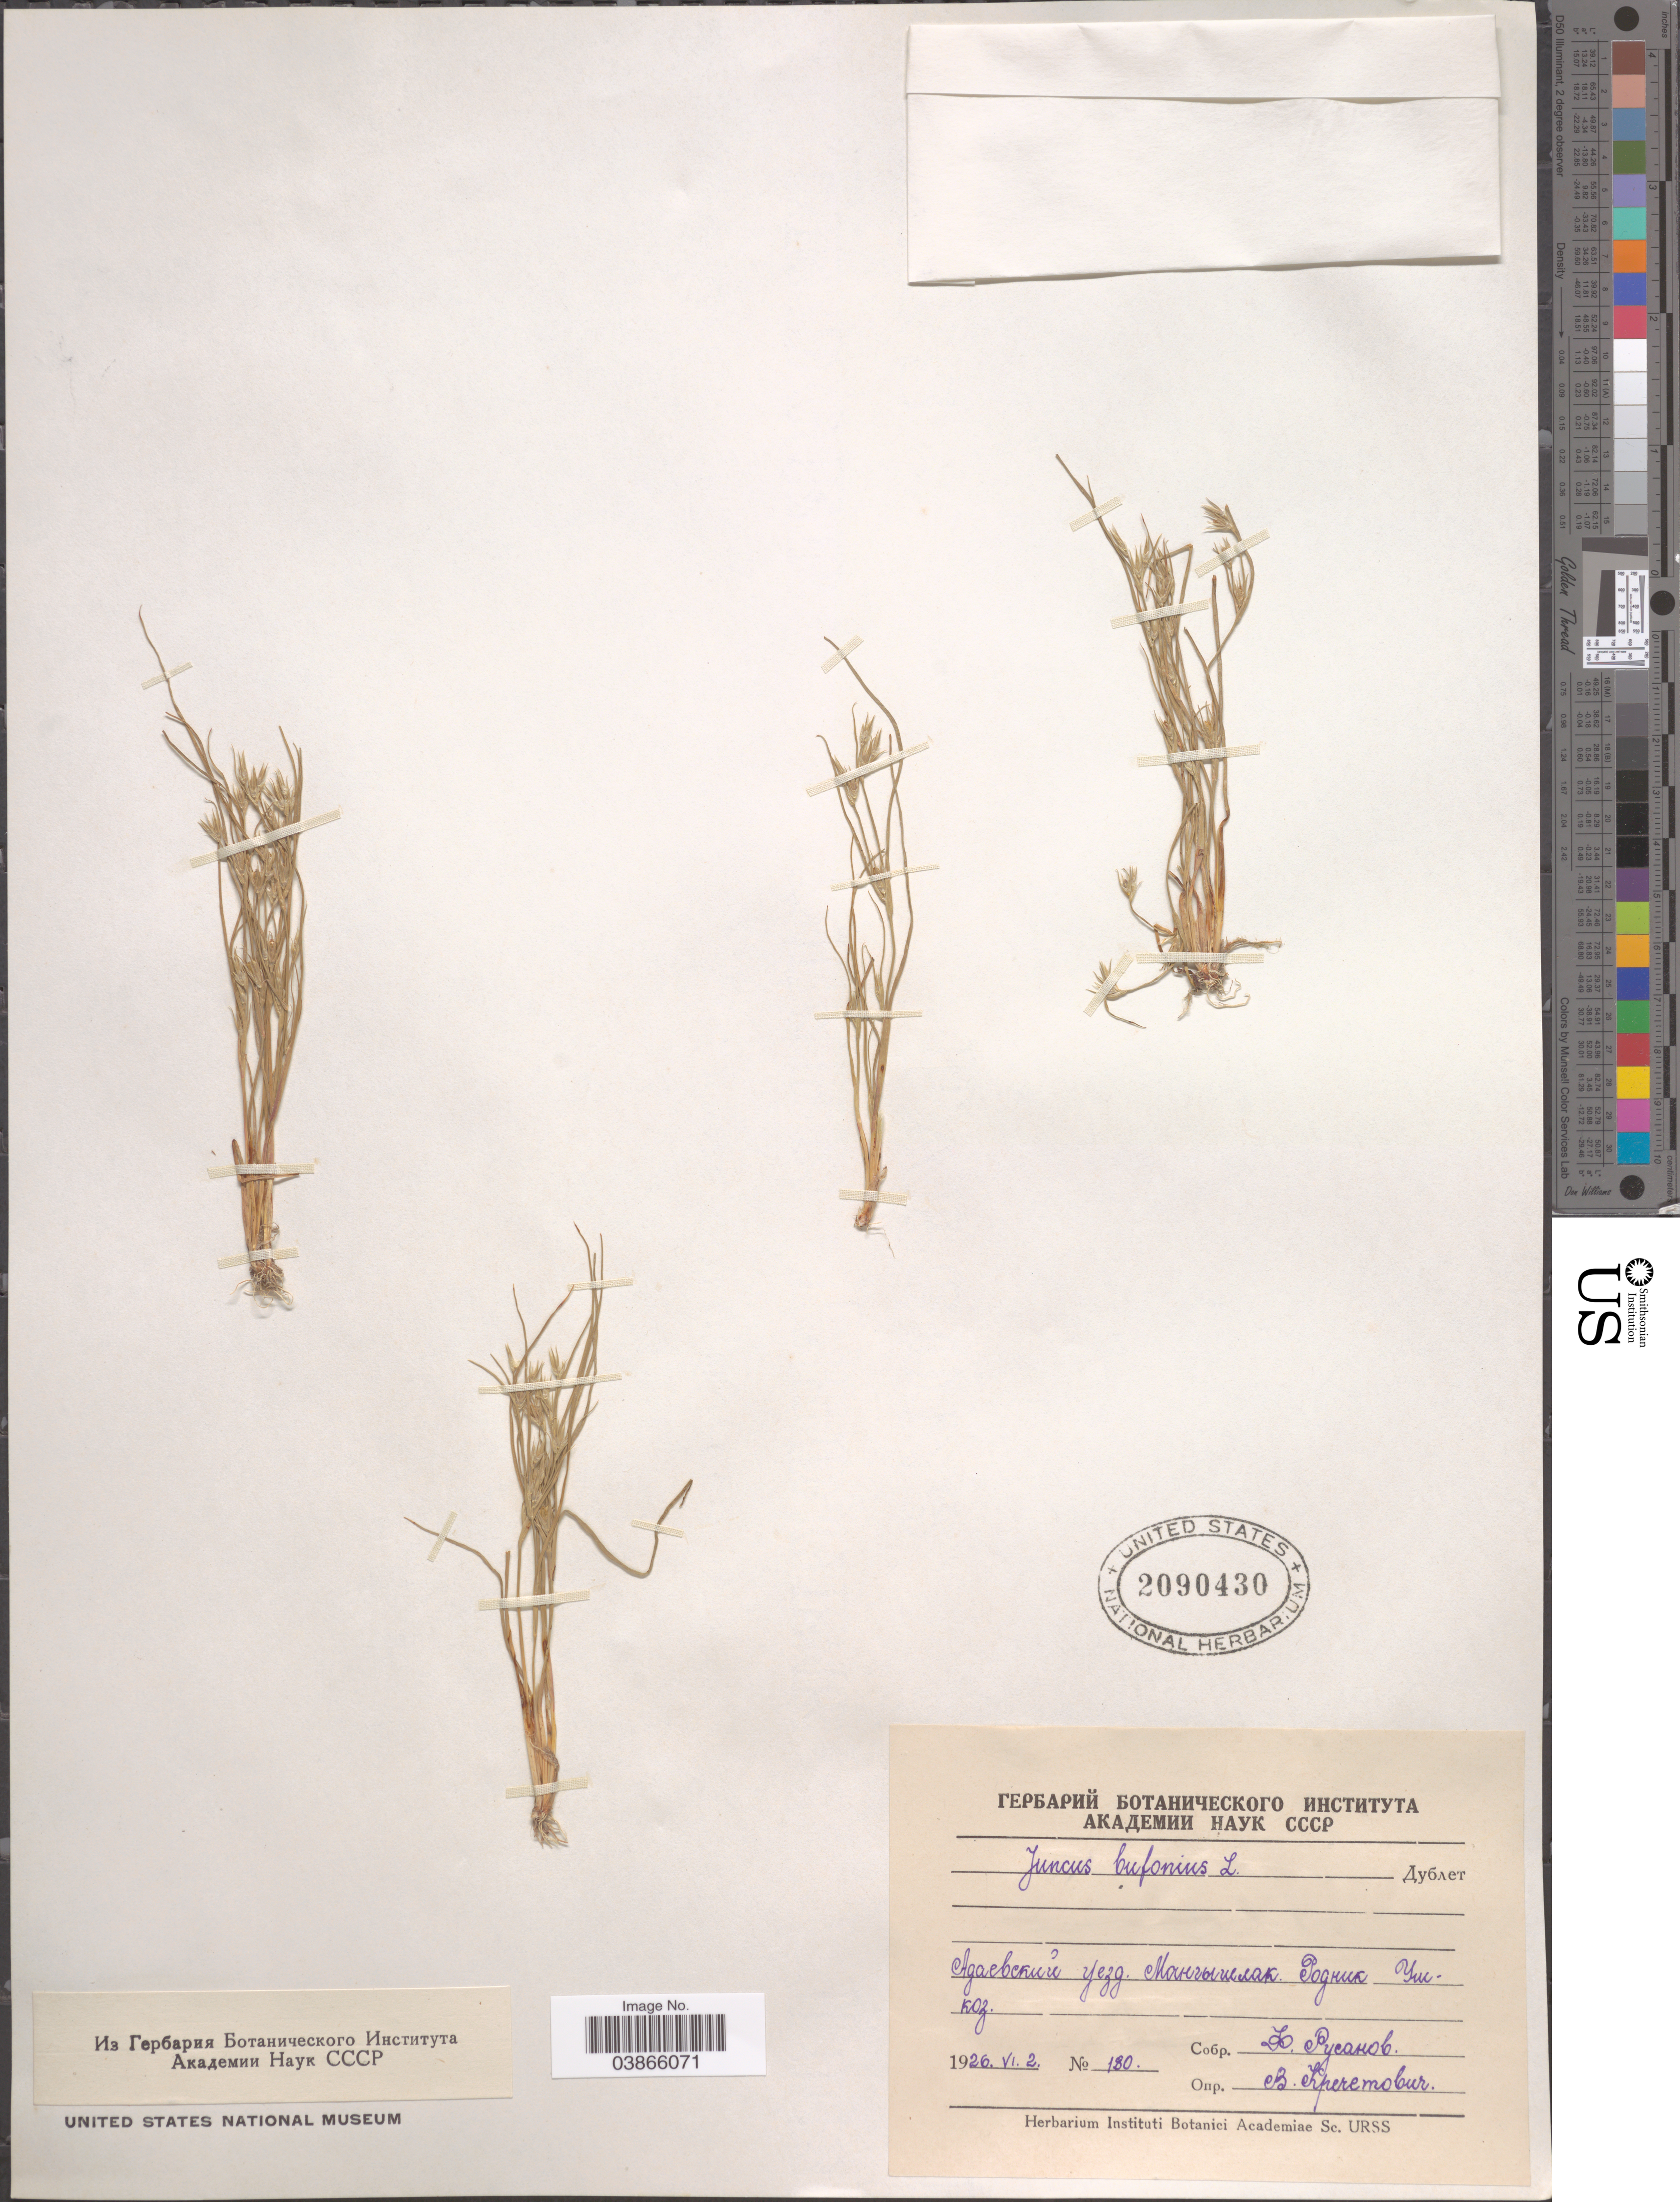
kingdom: Plantae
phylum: Tracheophyta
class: Liliopsida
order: Poales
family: Juncaceae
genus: Juncus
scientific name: Juncus bufonius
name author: L.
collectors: F. Rusanov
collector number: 180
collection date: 1926-06-02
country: Kazakhstan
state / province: Mangghystau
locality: spring Ushkoz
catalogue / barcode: US 2090430